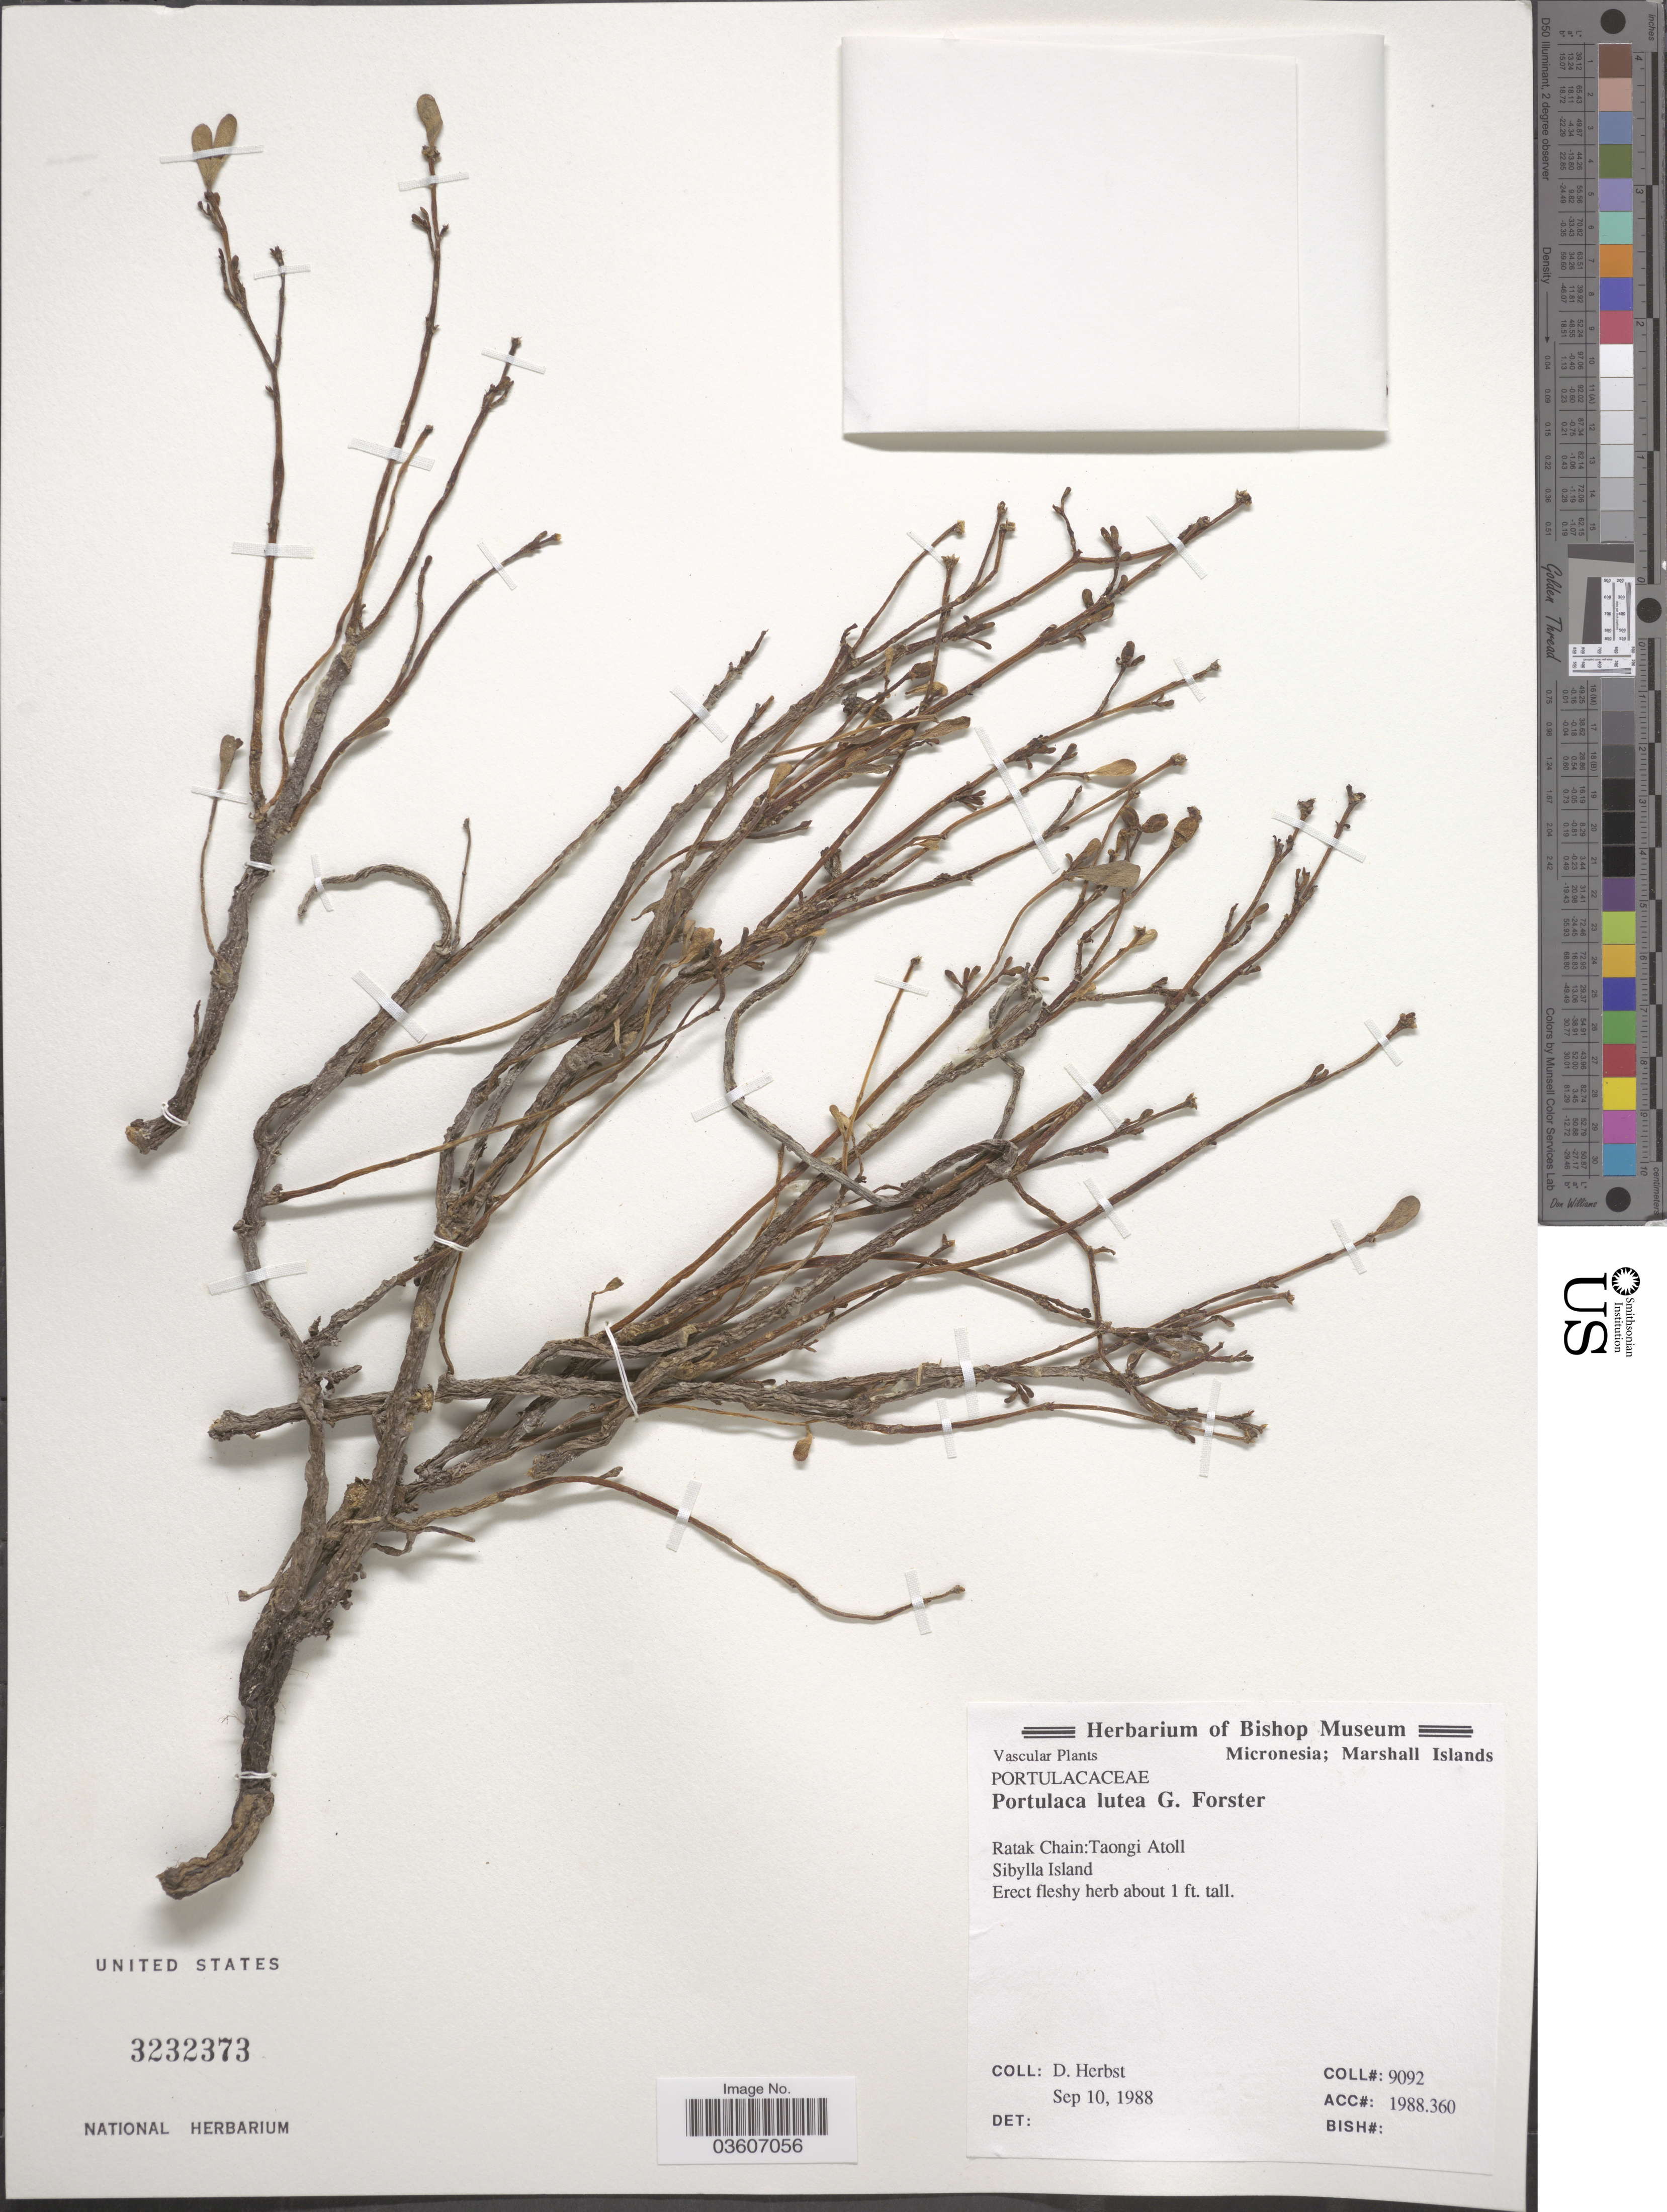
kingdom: Plantae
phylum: Tracheophyta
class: Magnoliopsida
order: Caryophyllales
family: Portulacaceae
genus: Portulaca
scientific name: Portulaca lutea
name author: Sol. ex G. Forst.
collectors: D. Herbst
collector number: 9092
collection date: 1988-09-10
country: Marshall Islands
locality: Micronesia. Ratak Chain:Taongi Atoll. Sibylla Island.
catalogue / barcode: US 3232373